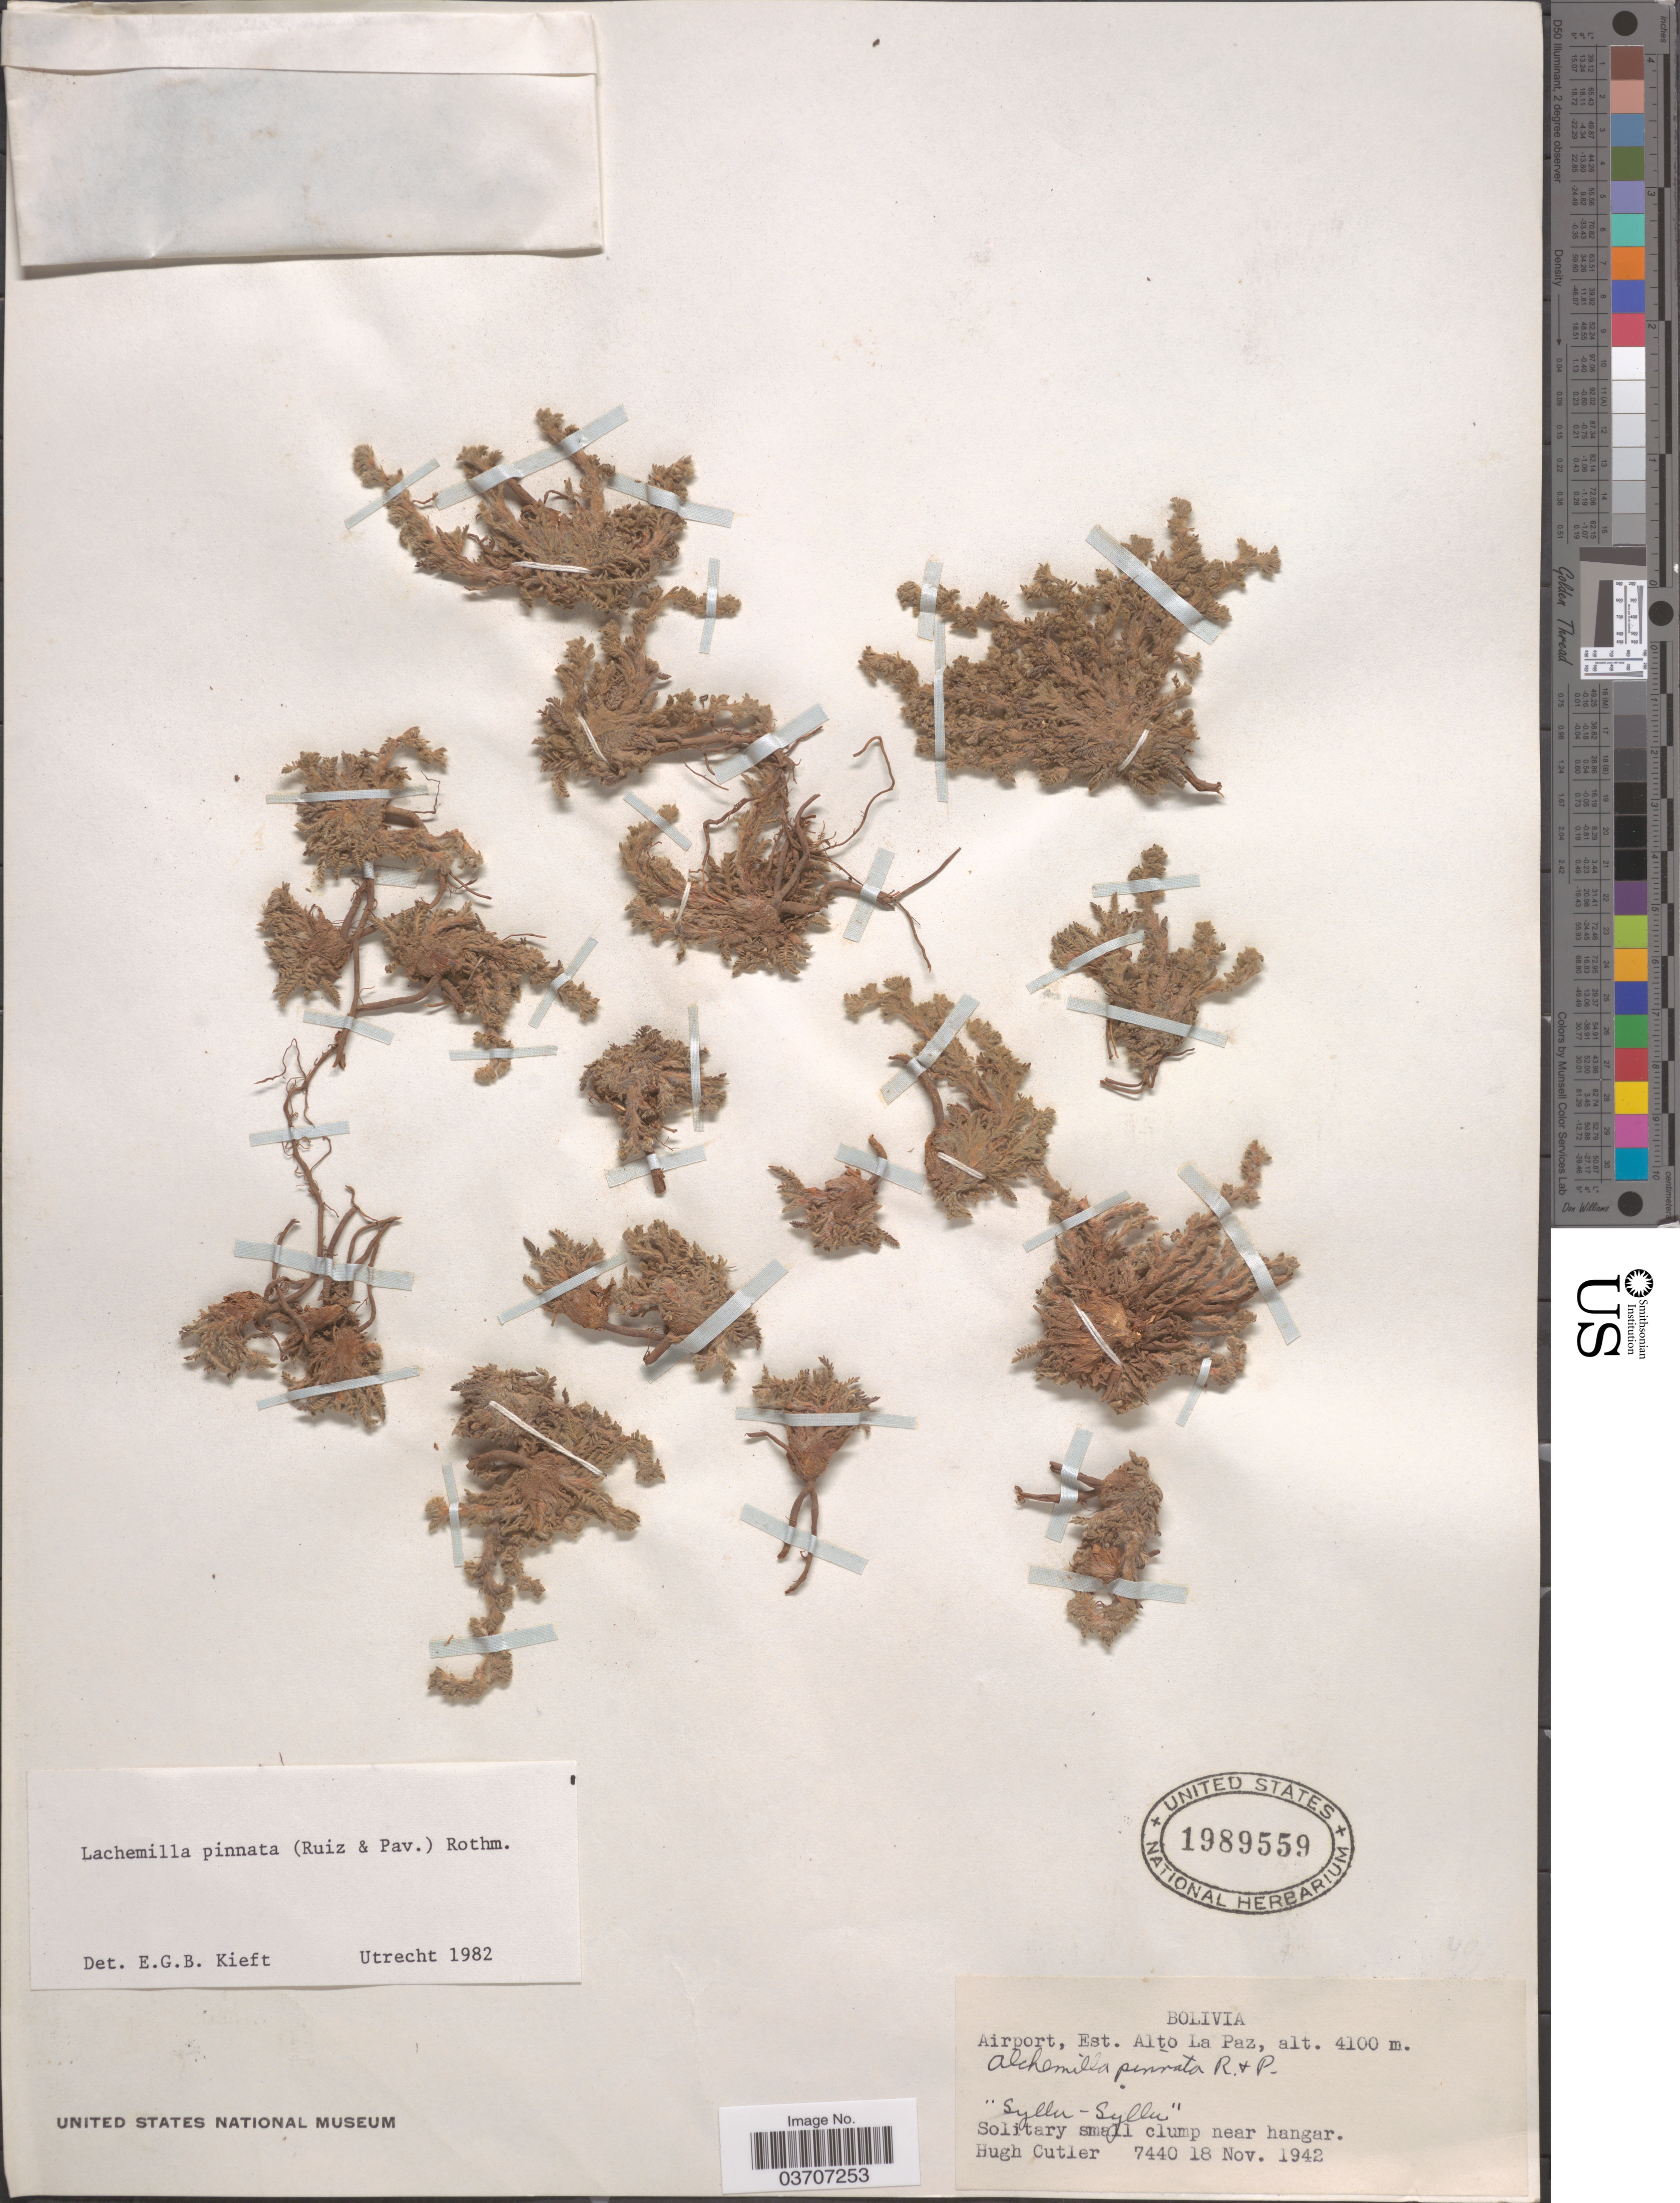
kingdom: Plantae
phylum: Tracheophyta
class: Magnoliopsida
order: Rosales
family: Rosaceae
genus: Lachemilla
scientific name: Lachemilla pinnata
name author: (Ruiz & Pav.) Rothm.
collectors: H. C. Cutler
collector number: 7440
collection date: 1942-11-18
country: Bolivia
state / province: La Paz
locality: Airport, Est. Alto La Paz.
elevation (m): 4100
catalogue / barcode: US 1989559